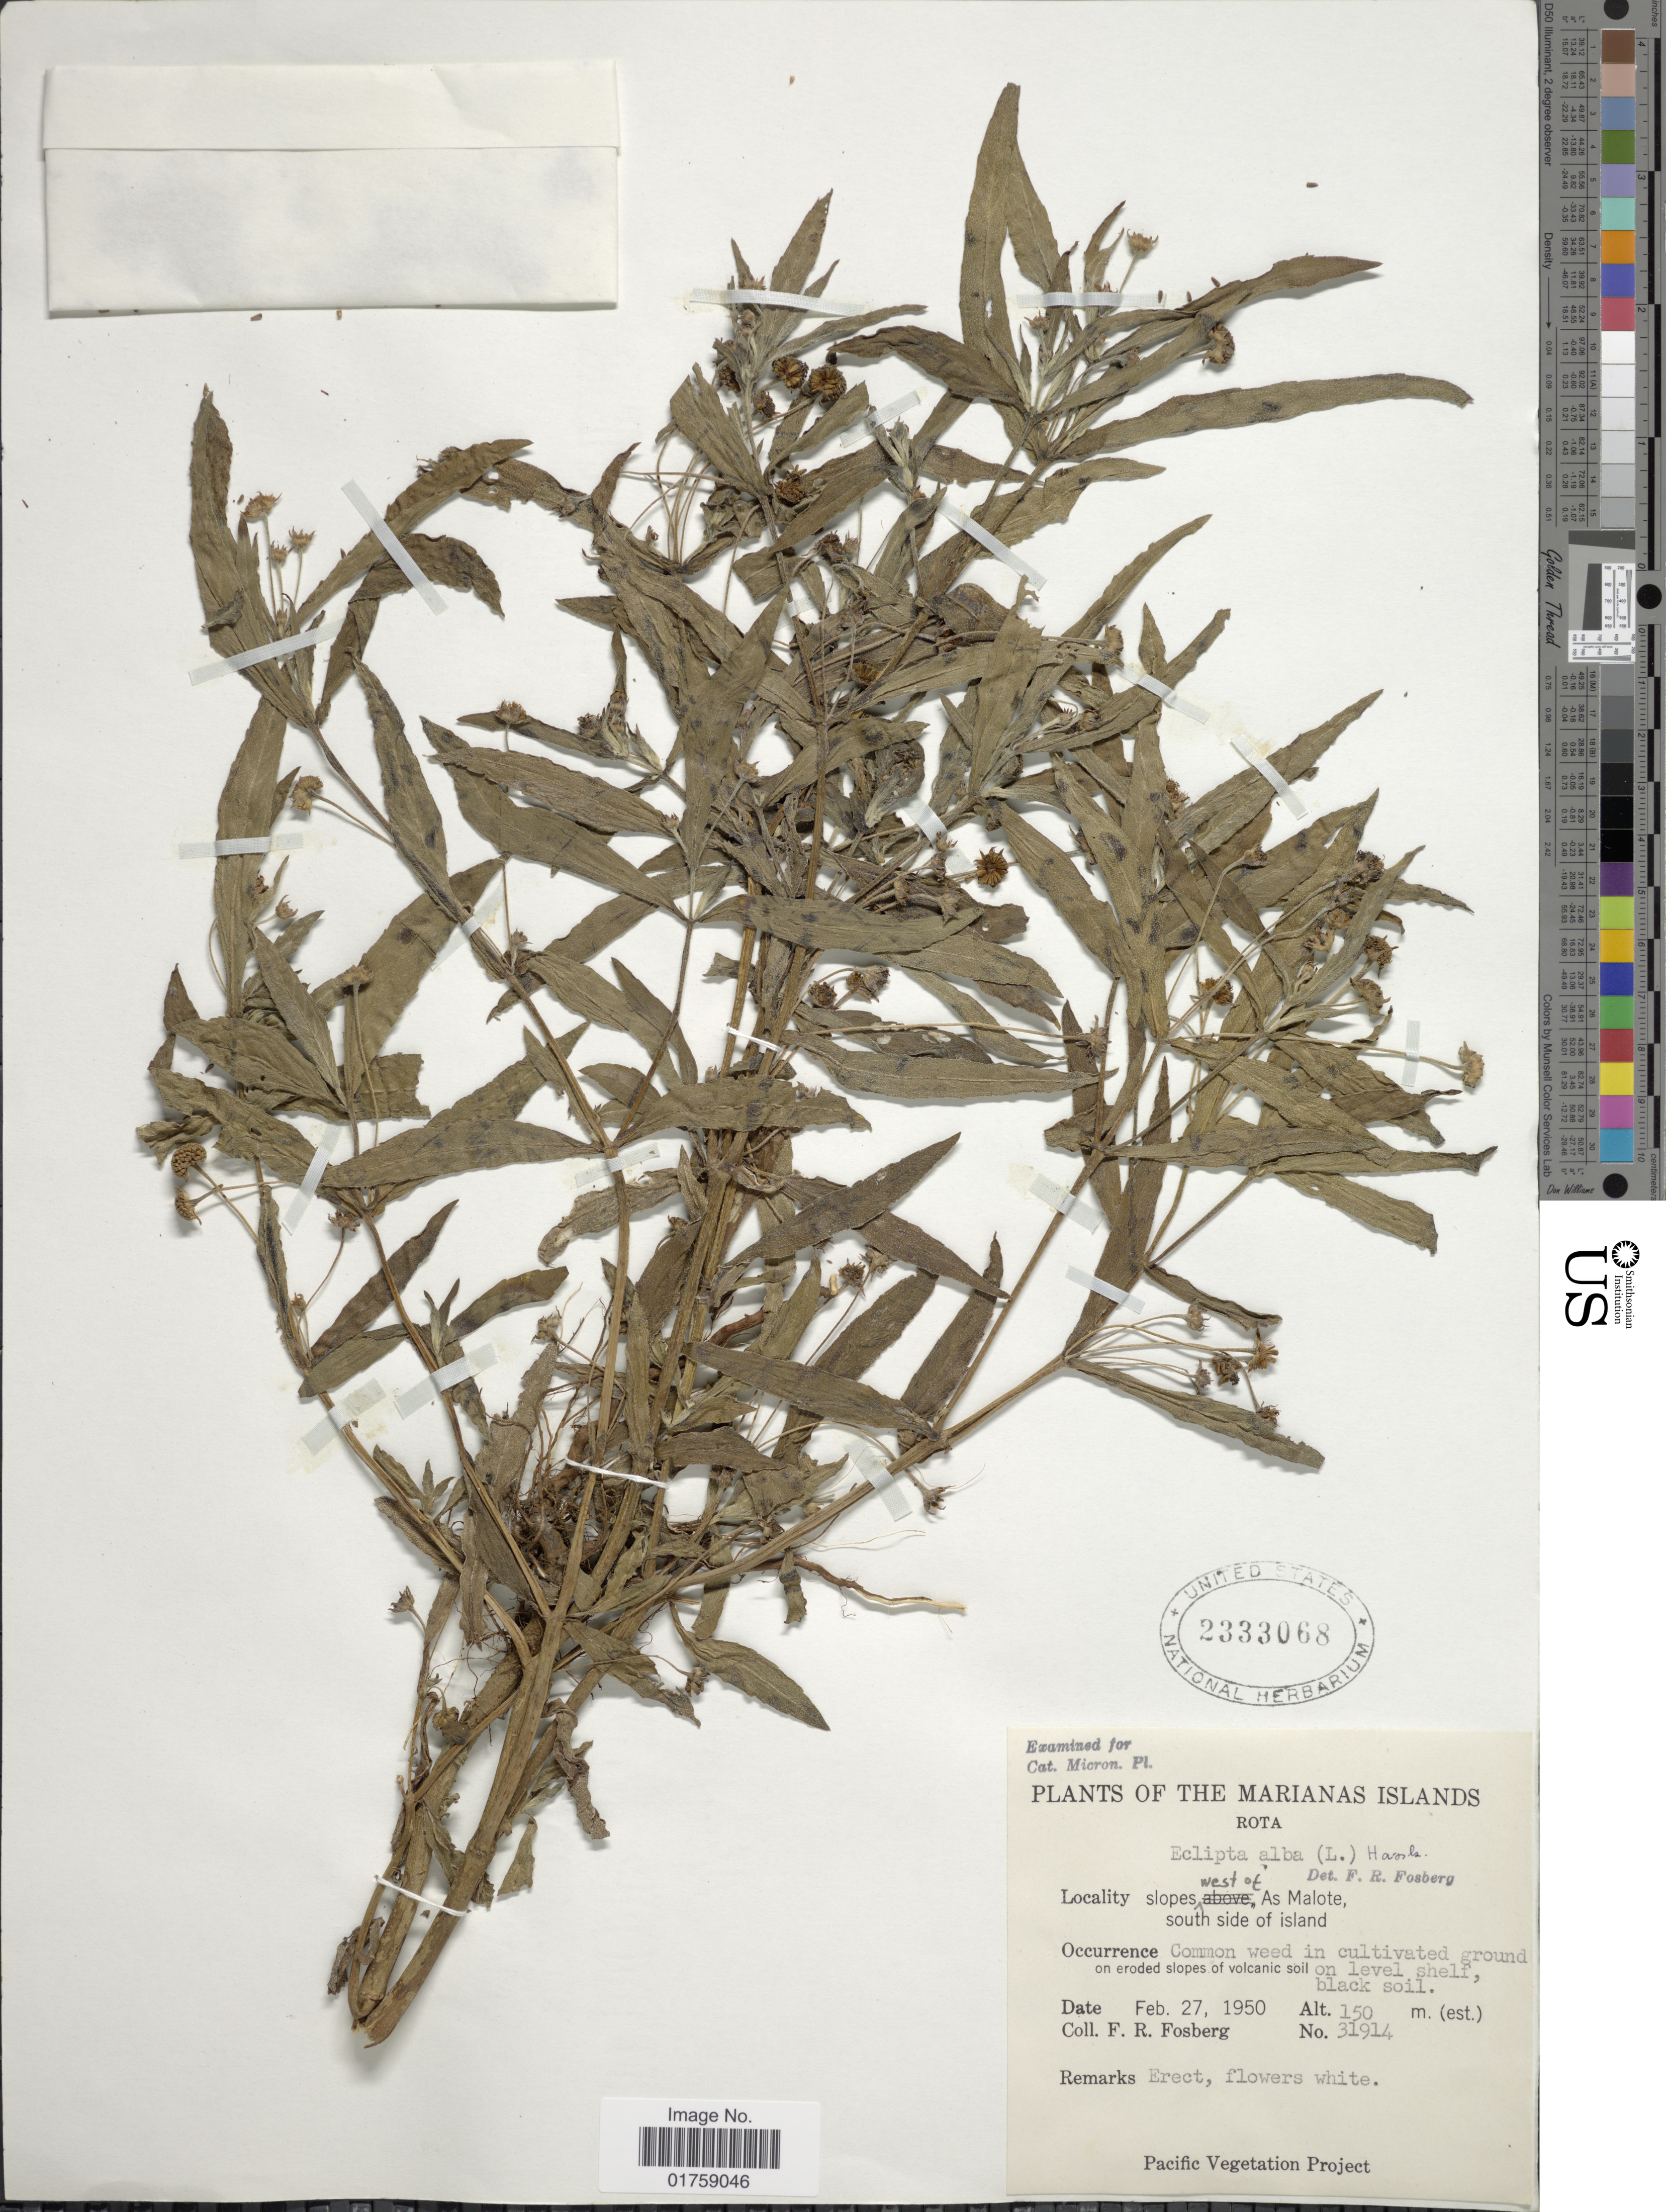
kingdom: Plantae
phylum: Tracheophyta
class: Magnoliopsida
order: Asterales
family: Asteraceae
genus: Eclipta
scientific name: Eclipta prostrata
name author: (L.) L.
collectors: F. R. Fosberg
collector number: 31914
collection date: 1950-02-27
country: Northern Mariana Islands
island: Rota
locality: Rota. slopes west of As Malote, south side of island.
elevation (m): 150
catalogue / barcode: US 2333068